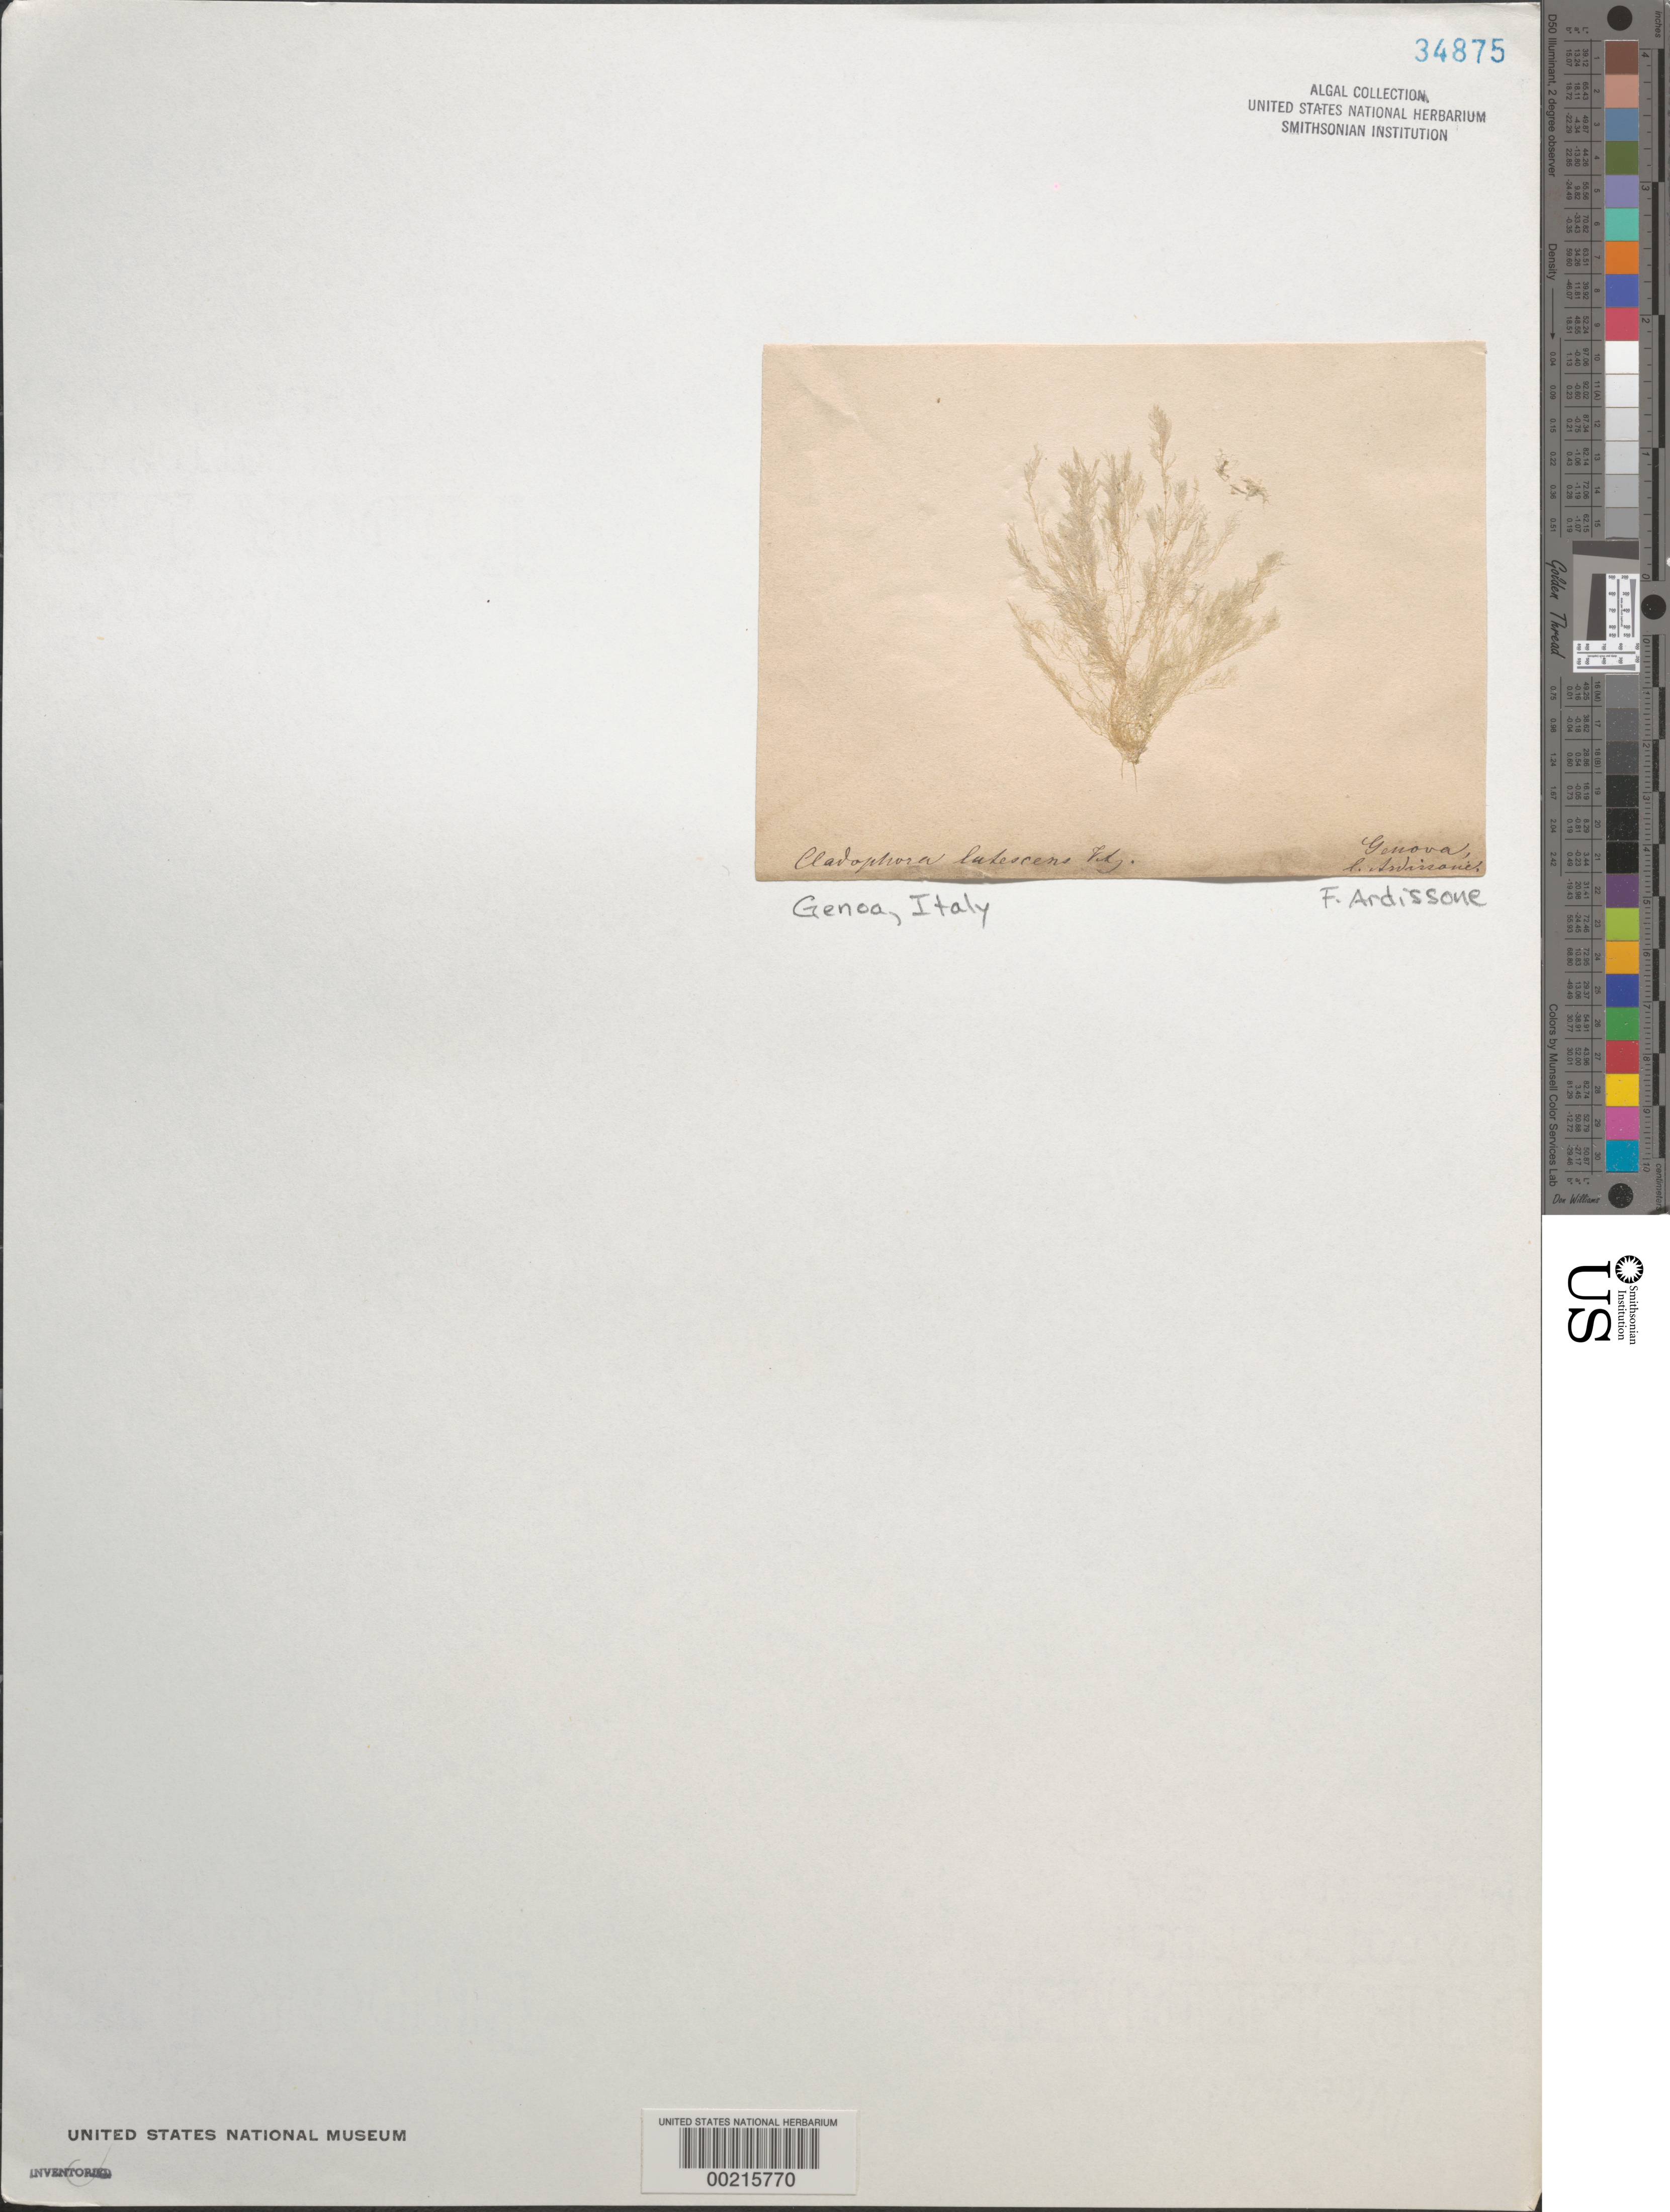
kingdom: Plantae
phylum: Chlorophyta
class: Ulvophyceae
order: Cladophorales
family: Cladophoraceae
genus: Cladophora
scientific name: Cladophora dalmatica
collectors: F. Ardissone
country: Italy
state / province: Liguria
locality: Genoa (genova)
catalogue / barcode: US 34875